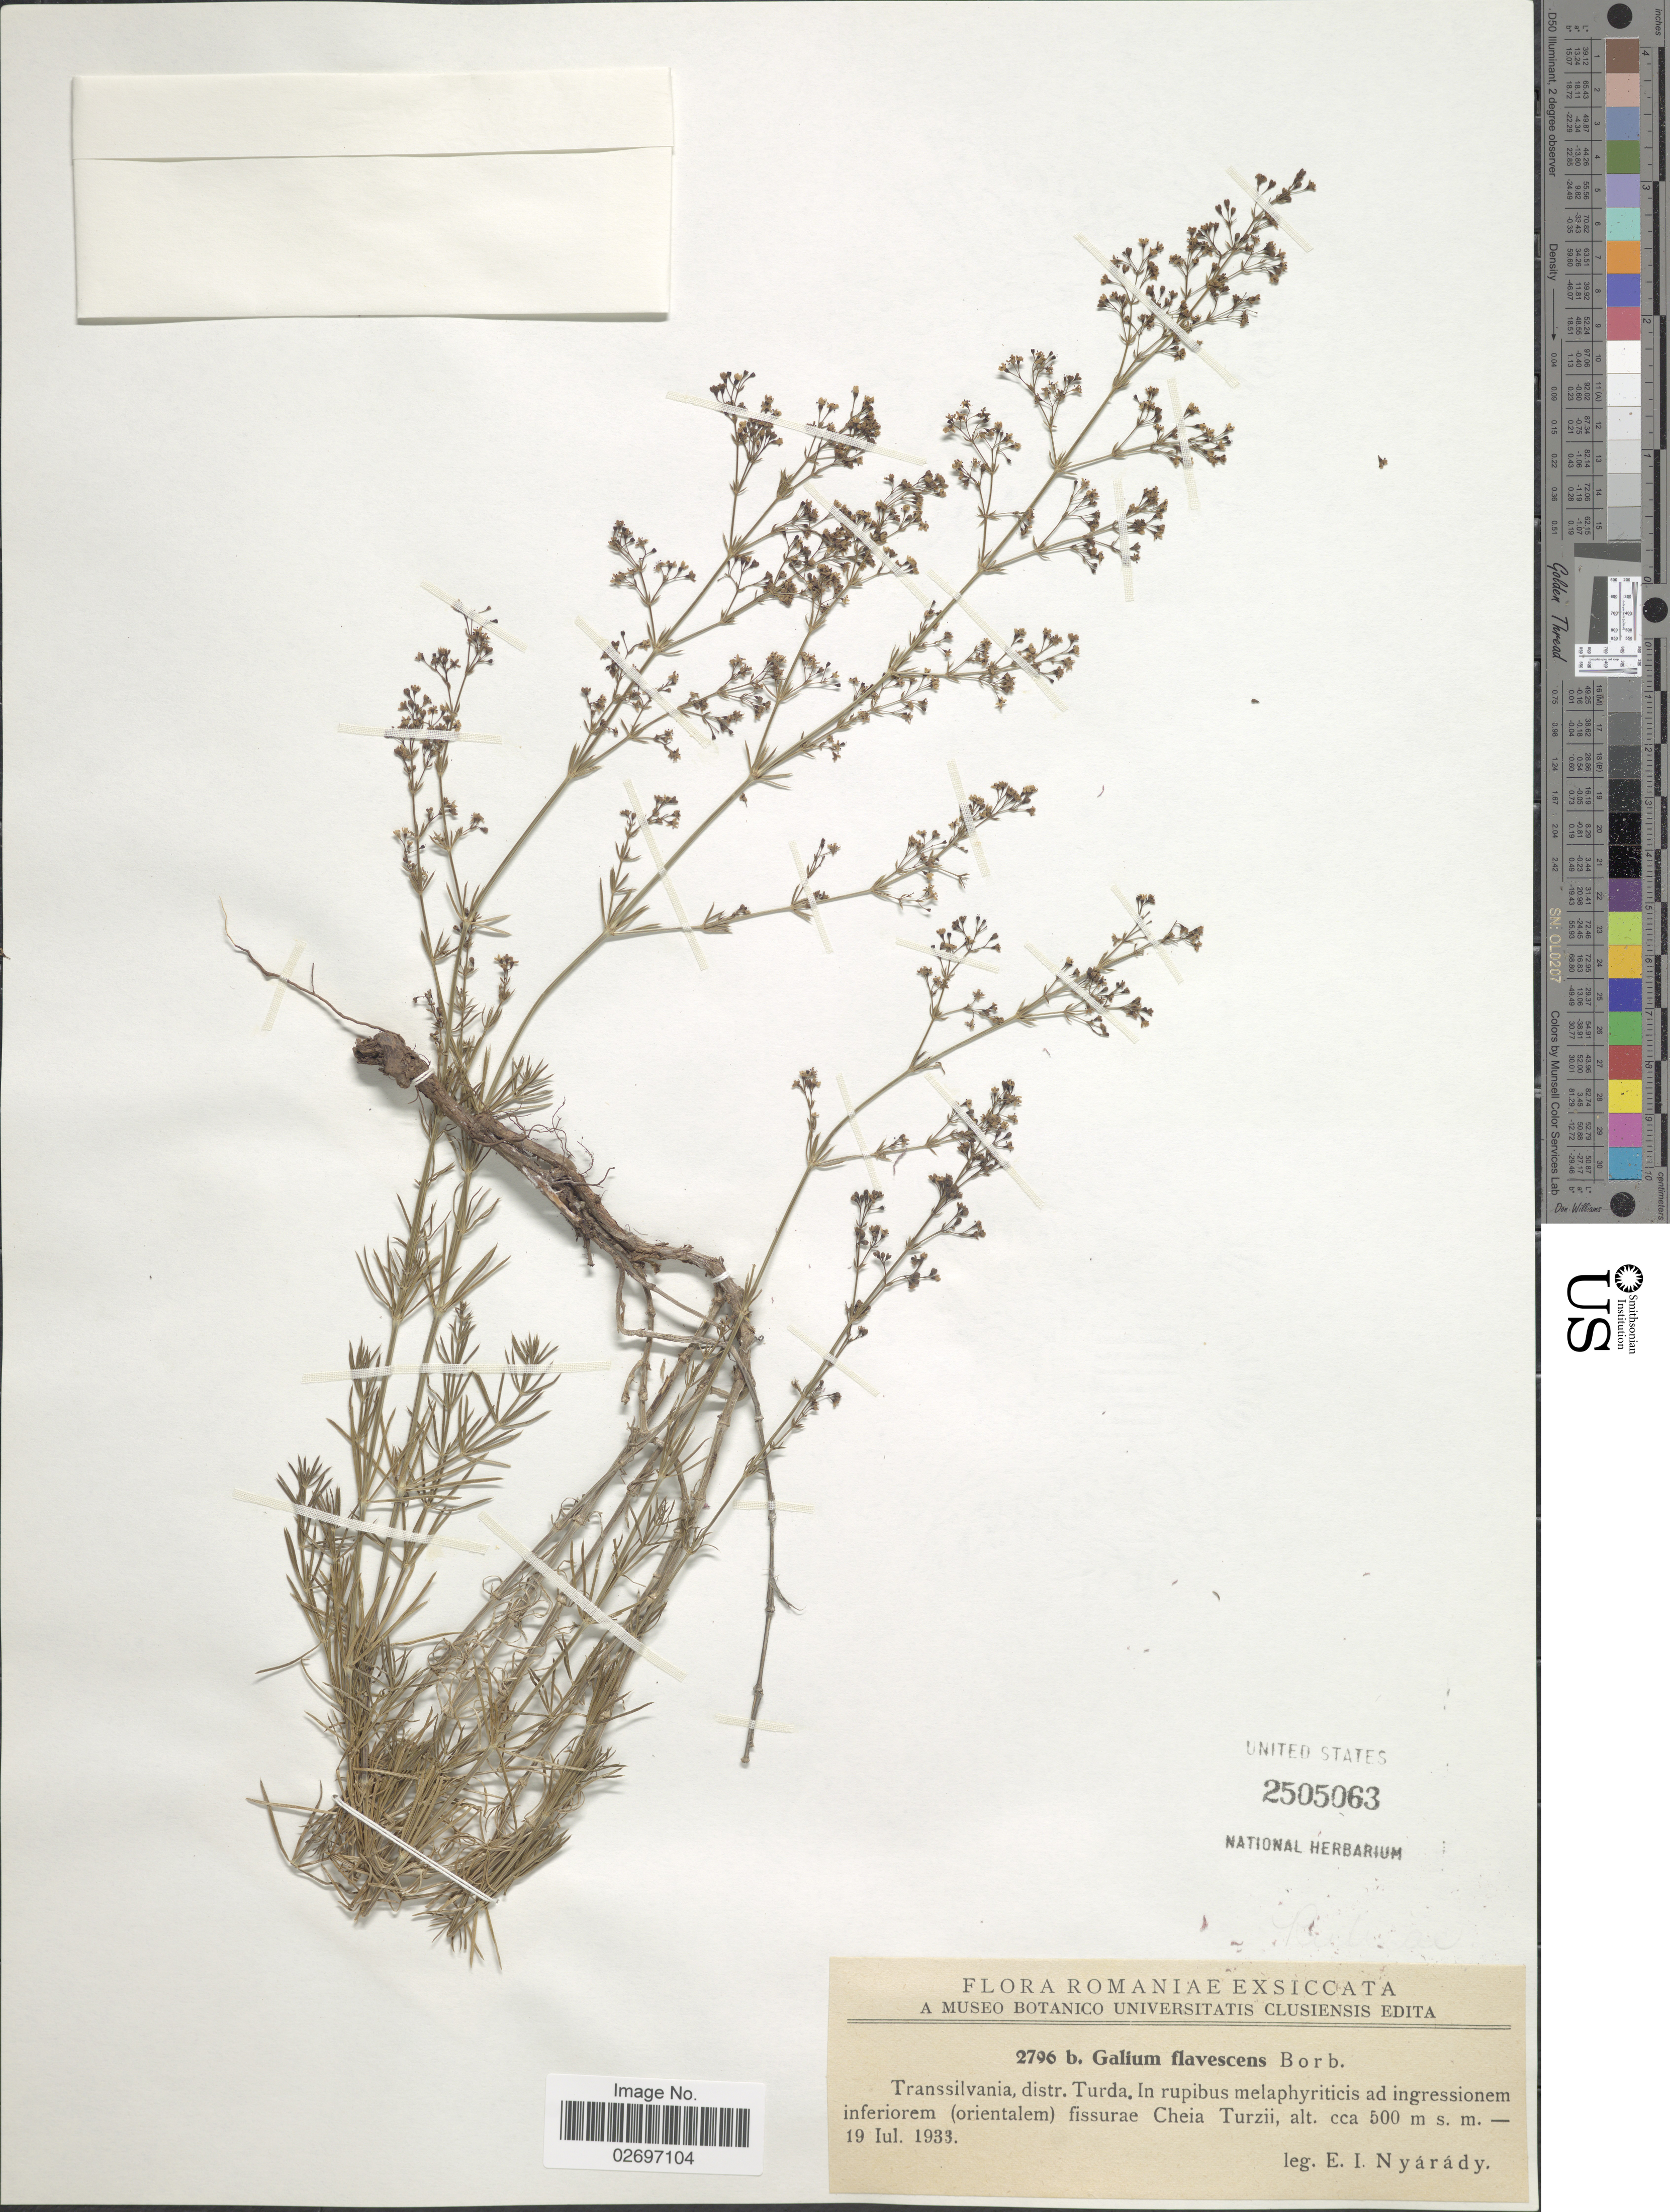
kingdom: Plantae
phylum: Tracheophyta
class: Magnoliopsida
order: Gentianales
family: Rubiaceae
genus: Galium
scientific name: Galium flavescens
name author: Borbás ex Simonk.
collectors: E. Nyárády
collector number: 2796b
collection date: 1933-07-19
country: Romania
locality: Transsilvania, distr. Turda, in rupibus melaphyriticis ad ingressionem inferiorem (orientalem) fissurae Cheia Turzii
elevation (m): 500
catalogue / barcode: US 2505063